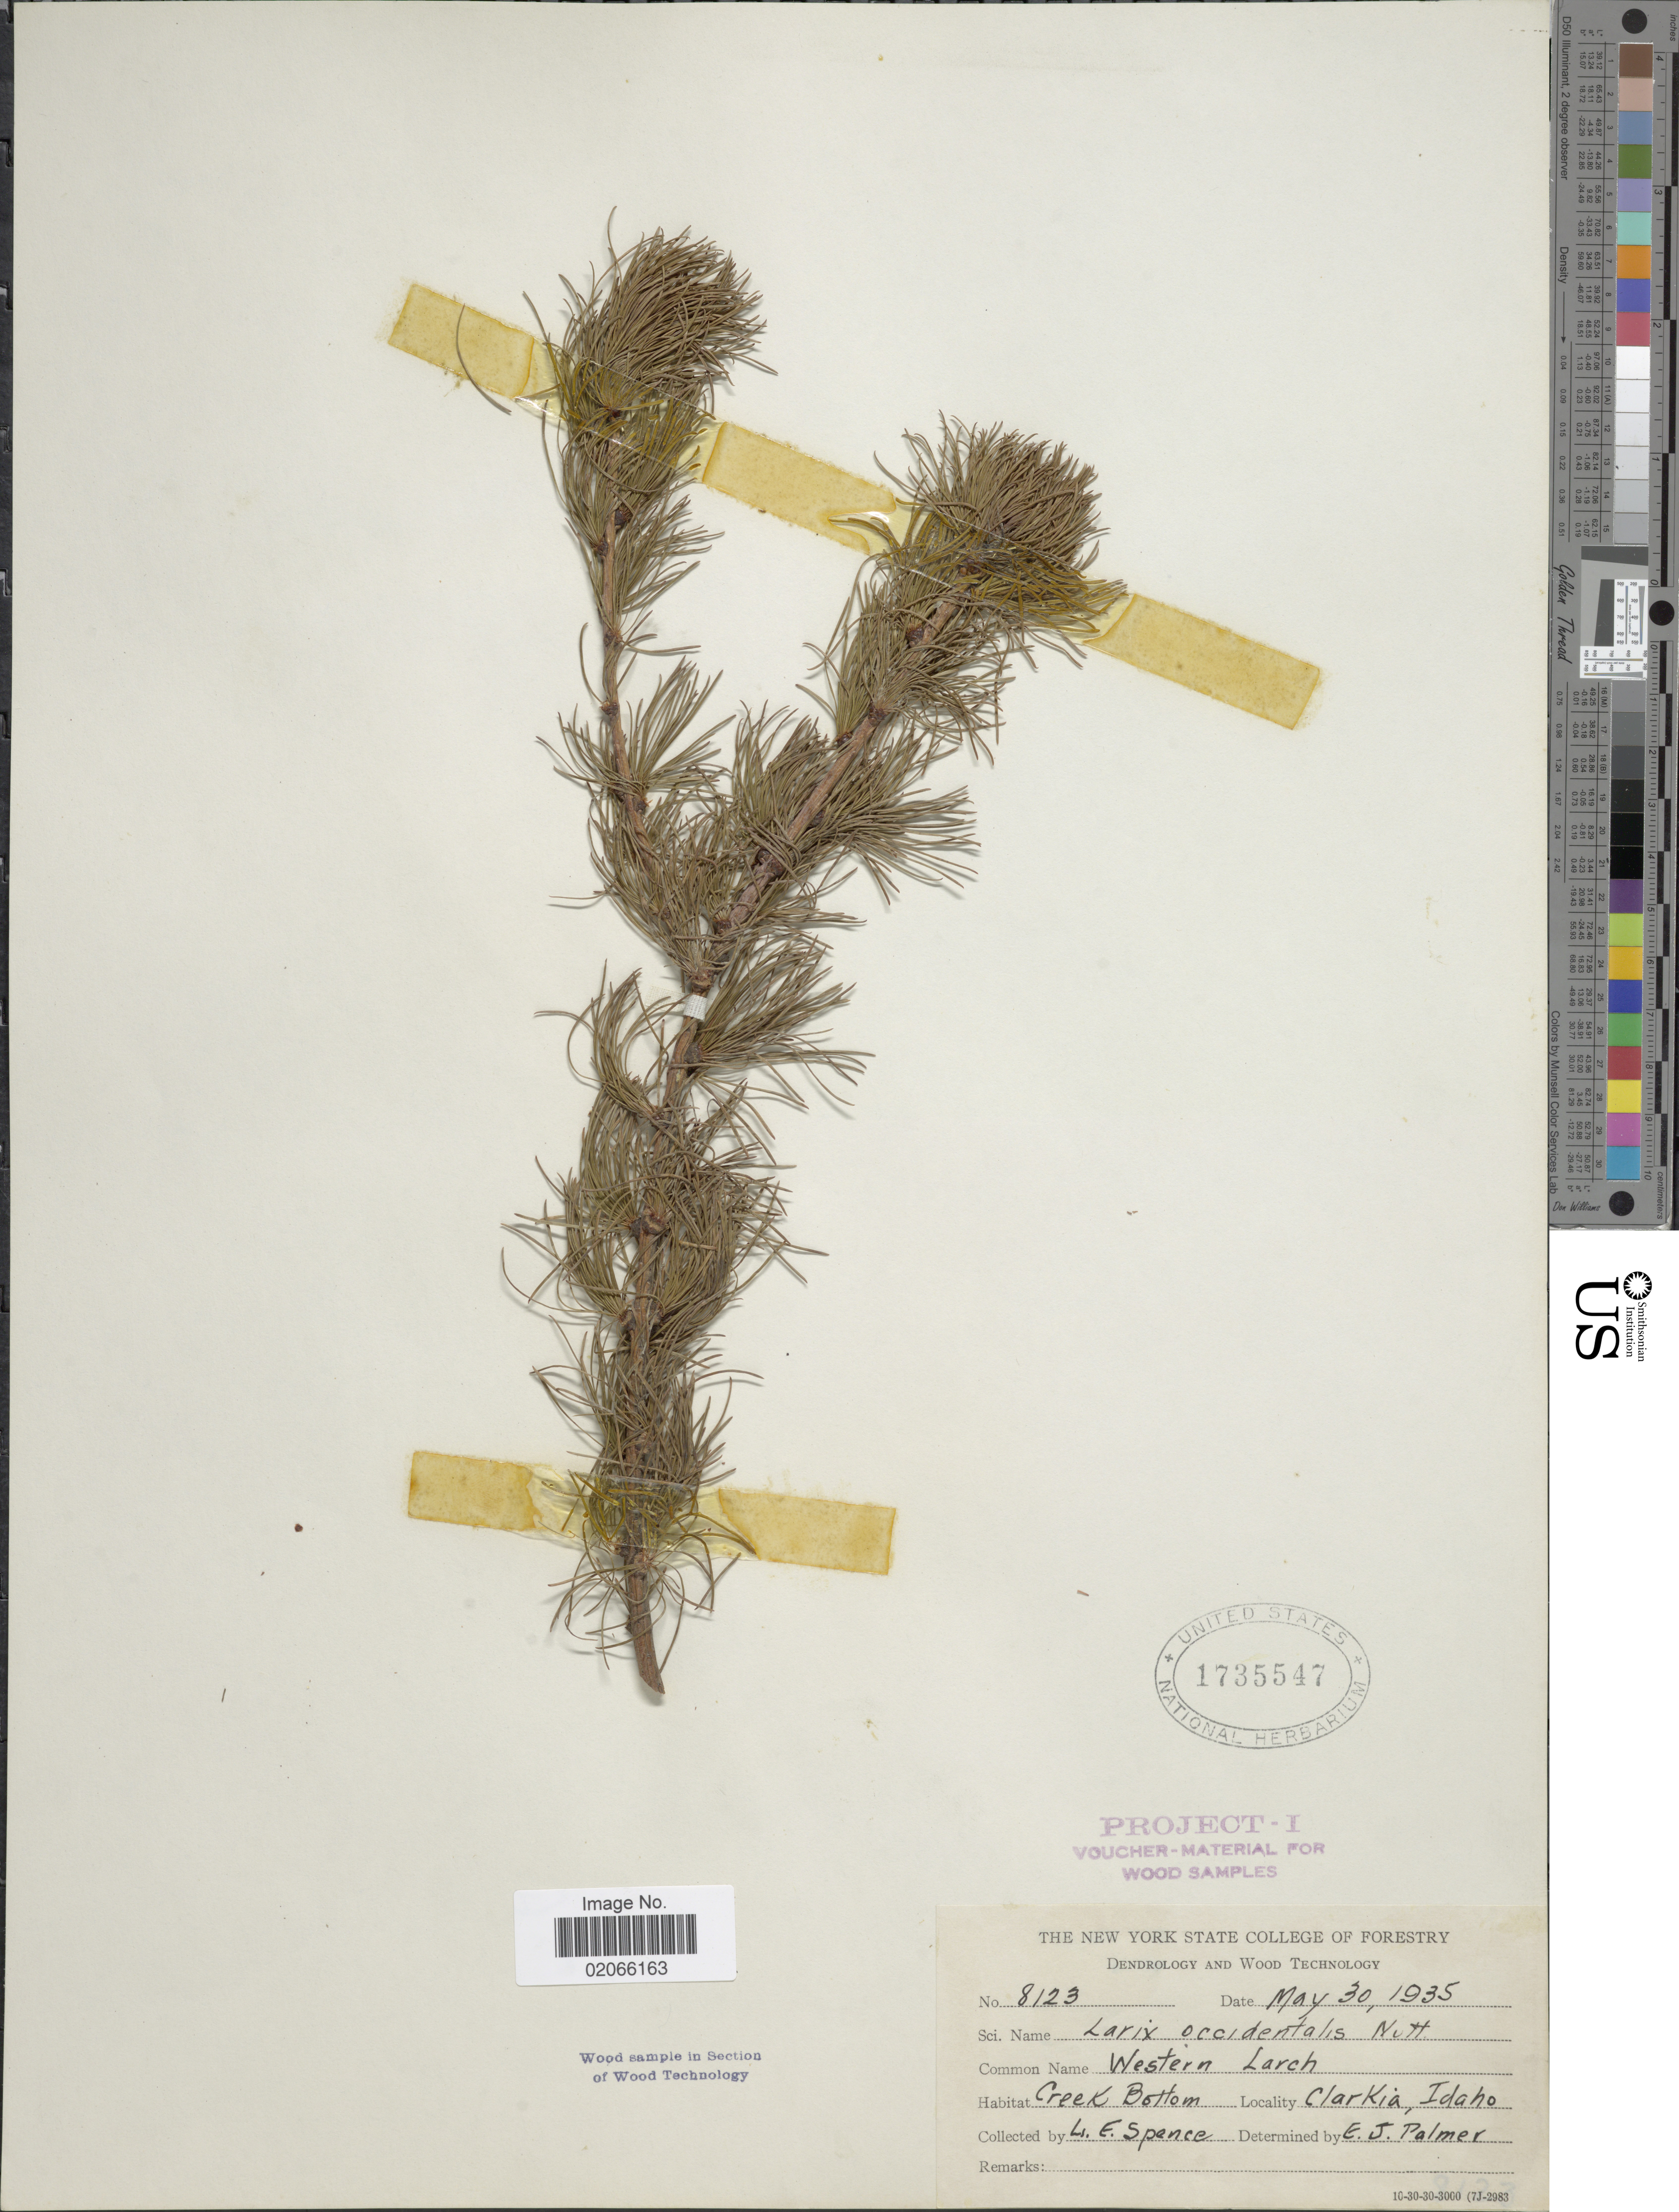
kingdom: Plantae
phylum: Tracheophyta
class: Pinopsida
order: Pinales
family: Pinaceae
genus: Larix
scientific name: Larix occidentalis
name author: Nutt.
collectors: L. Spence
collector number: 8123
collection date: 1935-05-30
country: United States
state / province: Idaho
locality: Creek Bottom, Clarkia, Idaho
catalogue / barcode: US 1735547